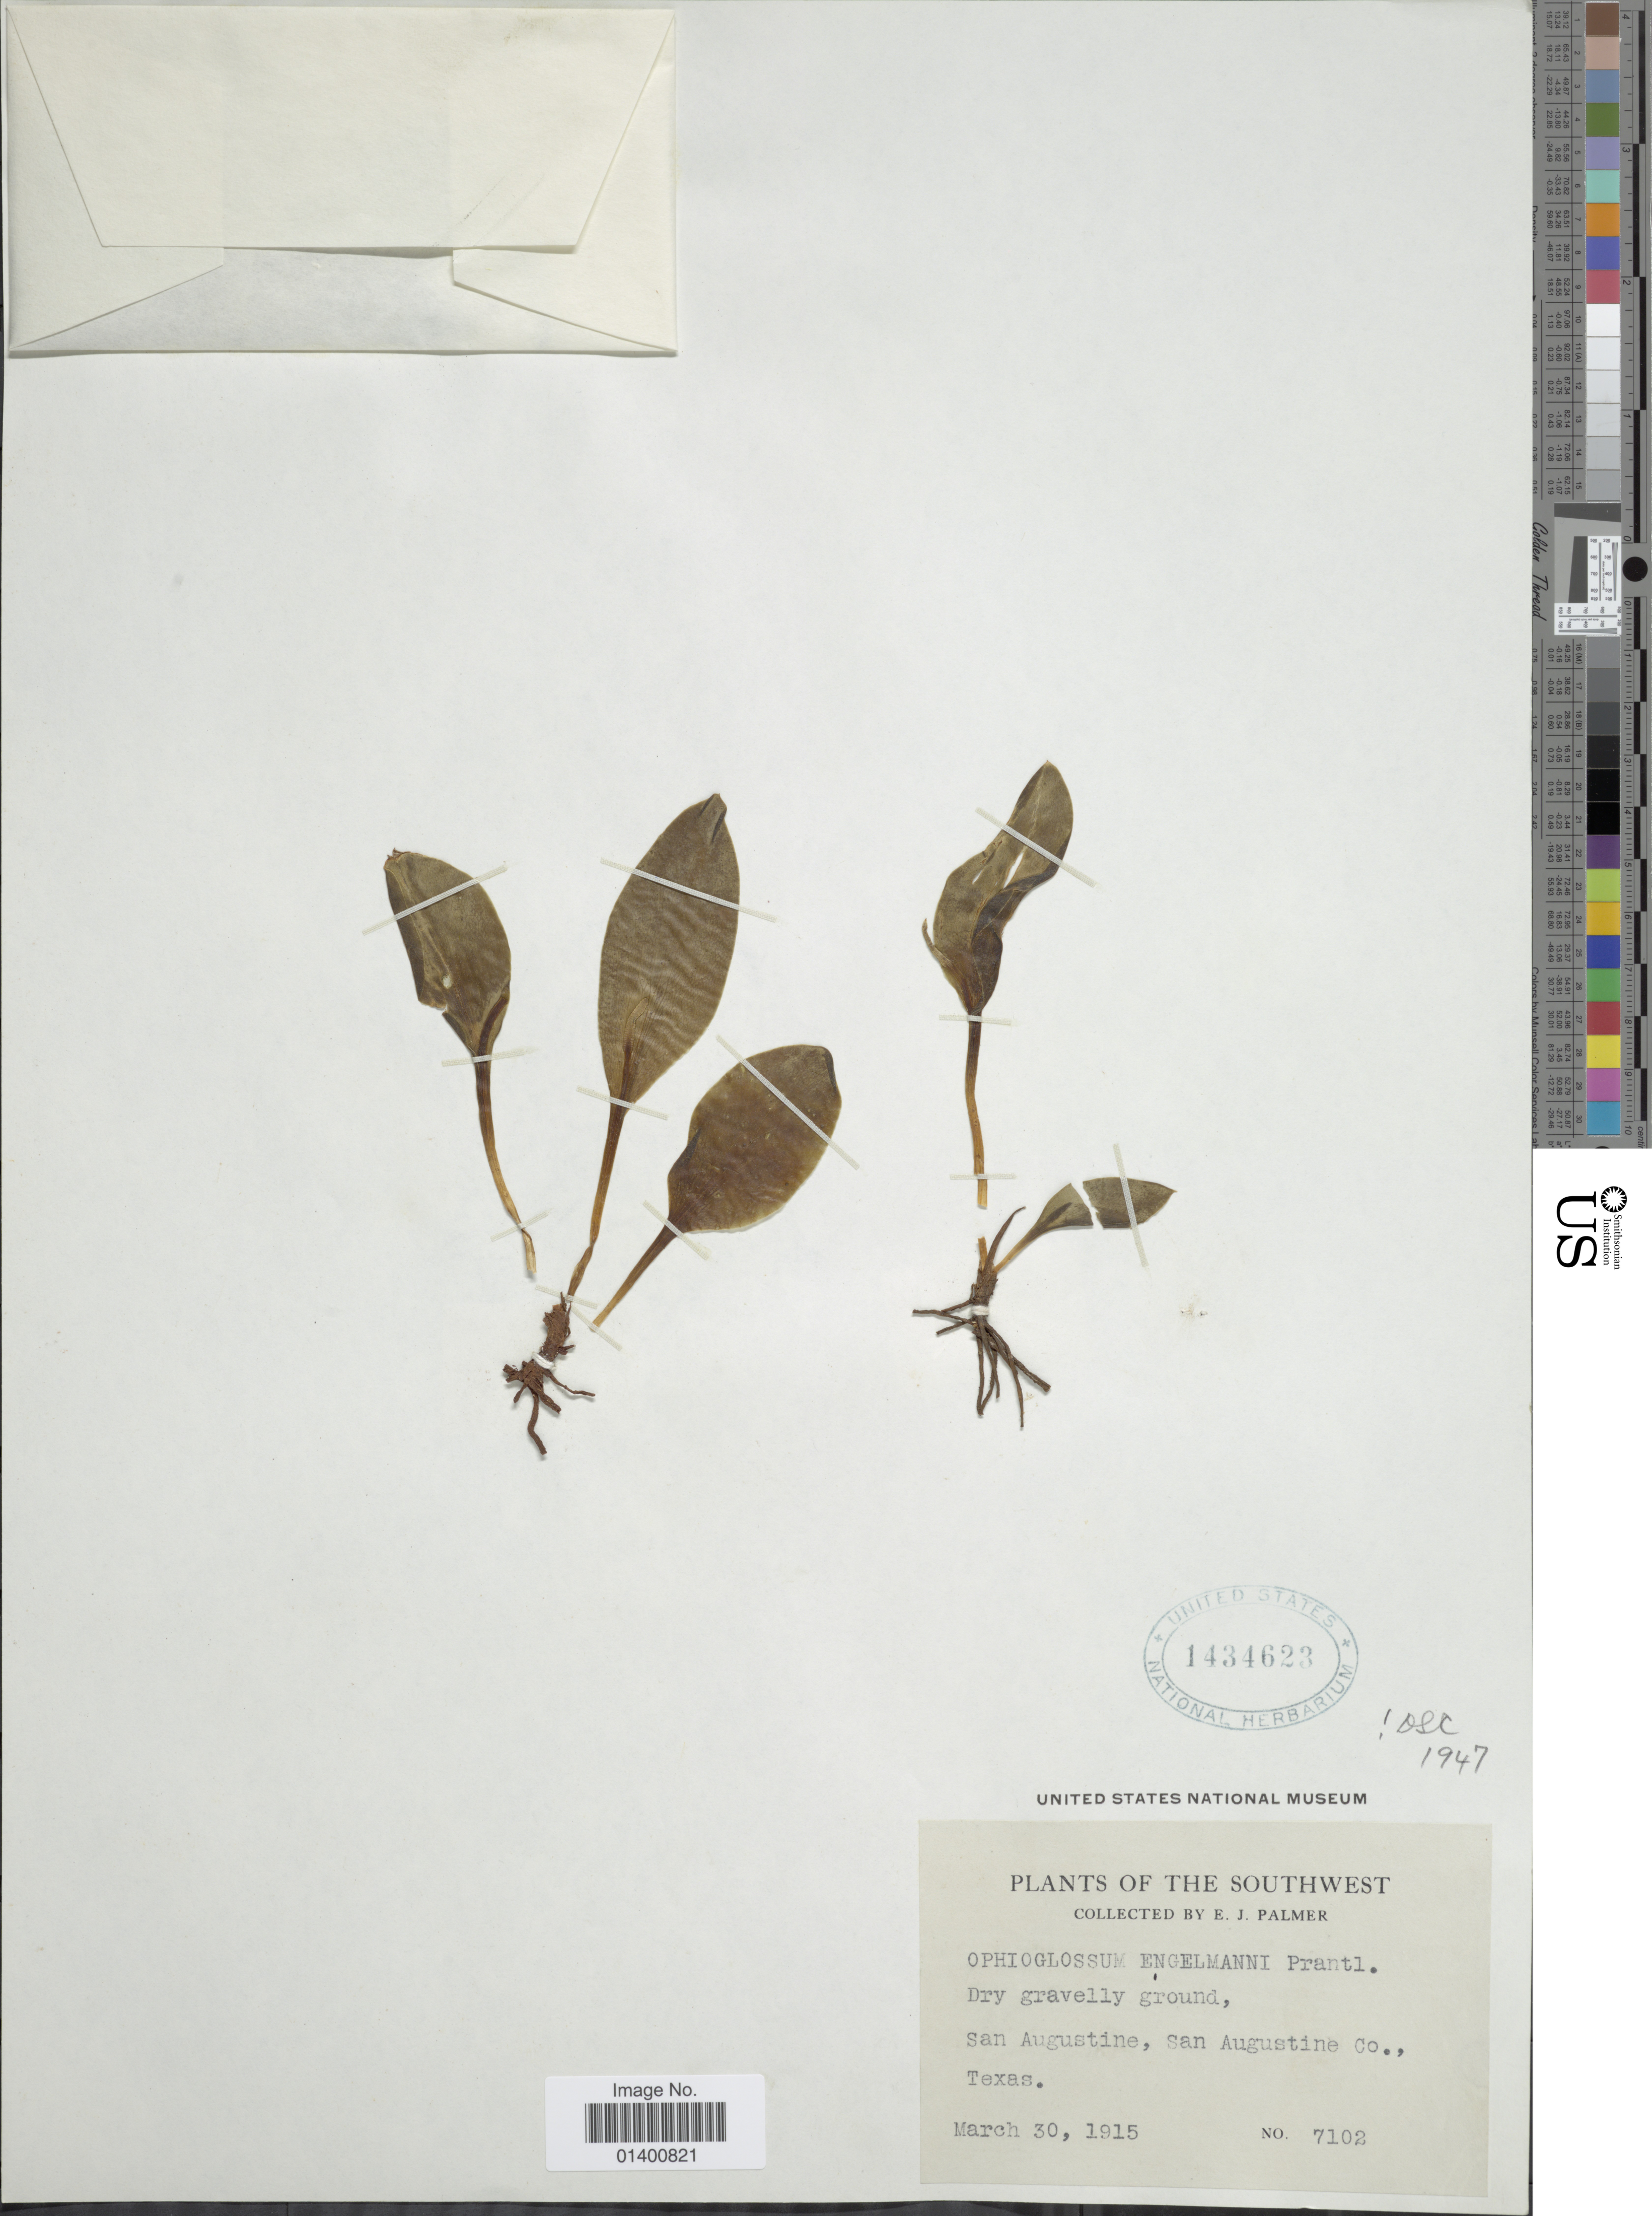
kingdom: Plantae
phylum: Tracheophyta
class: Polypodiopsida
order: Ophioglossales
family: Ophioglossaceae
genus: Ophioglossum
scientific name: Ophioglossum engelmannii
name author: Prantl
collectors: E. J. Palmer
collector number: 7102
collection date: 1915-03-30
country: United States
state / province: Texas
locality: San Augustine, San Augustine Co.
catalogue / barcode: US 1434623